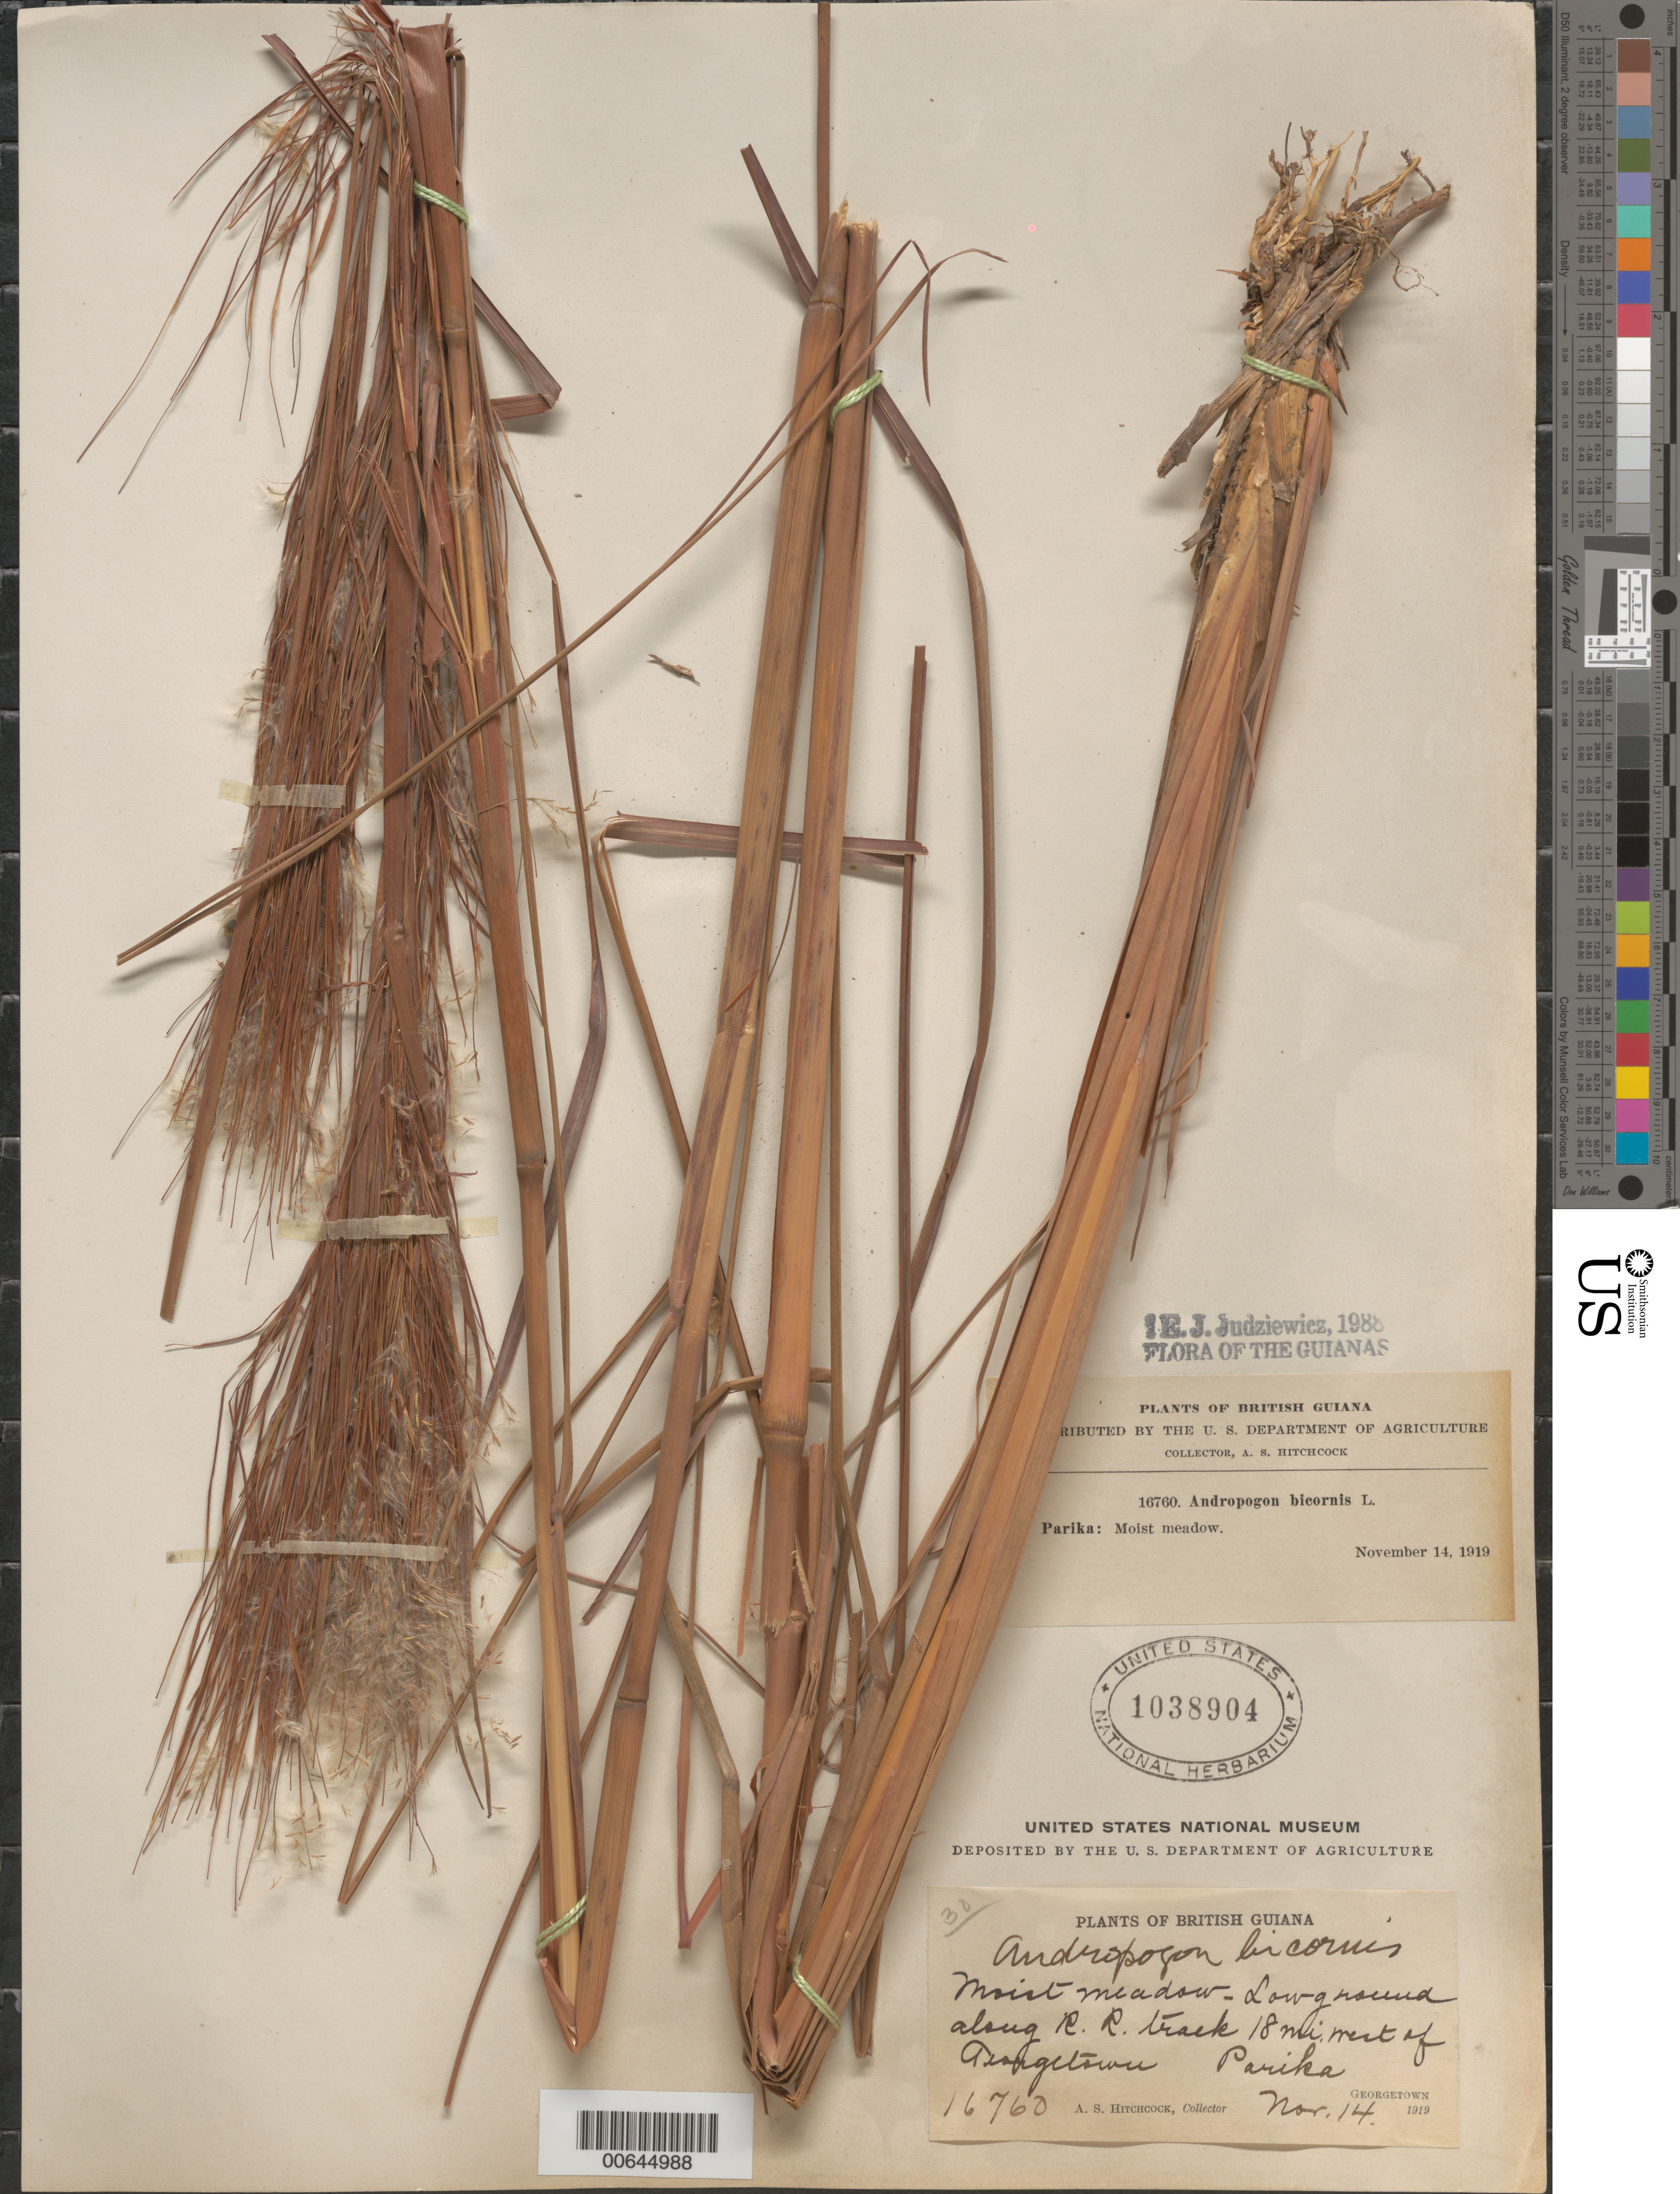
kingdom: Plantae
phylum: Tracheophyta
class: Liliopsida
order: Poales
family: Poaceae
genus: Andropogon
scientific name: Andropogon bicornis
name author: L.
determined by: Hitchcock, Albert S.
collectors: A. S. Hitchcock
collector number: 16760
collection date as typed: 14-Nov-19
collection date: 1919-11-14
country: Guyana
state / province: Essequibo Isl-W. Demerara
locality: Parika, 18 mi. W of Georgetown, on Essequibo R.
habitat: Moist meadow-low ground along RR track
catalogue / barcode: US 1038904